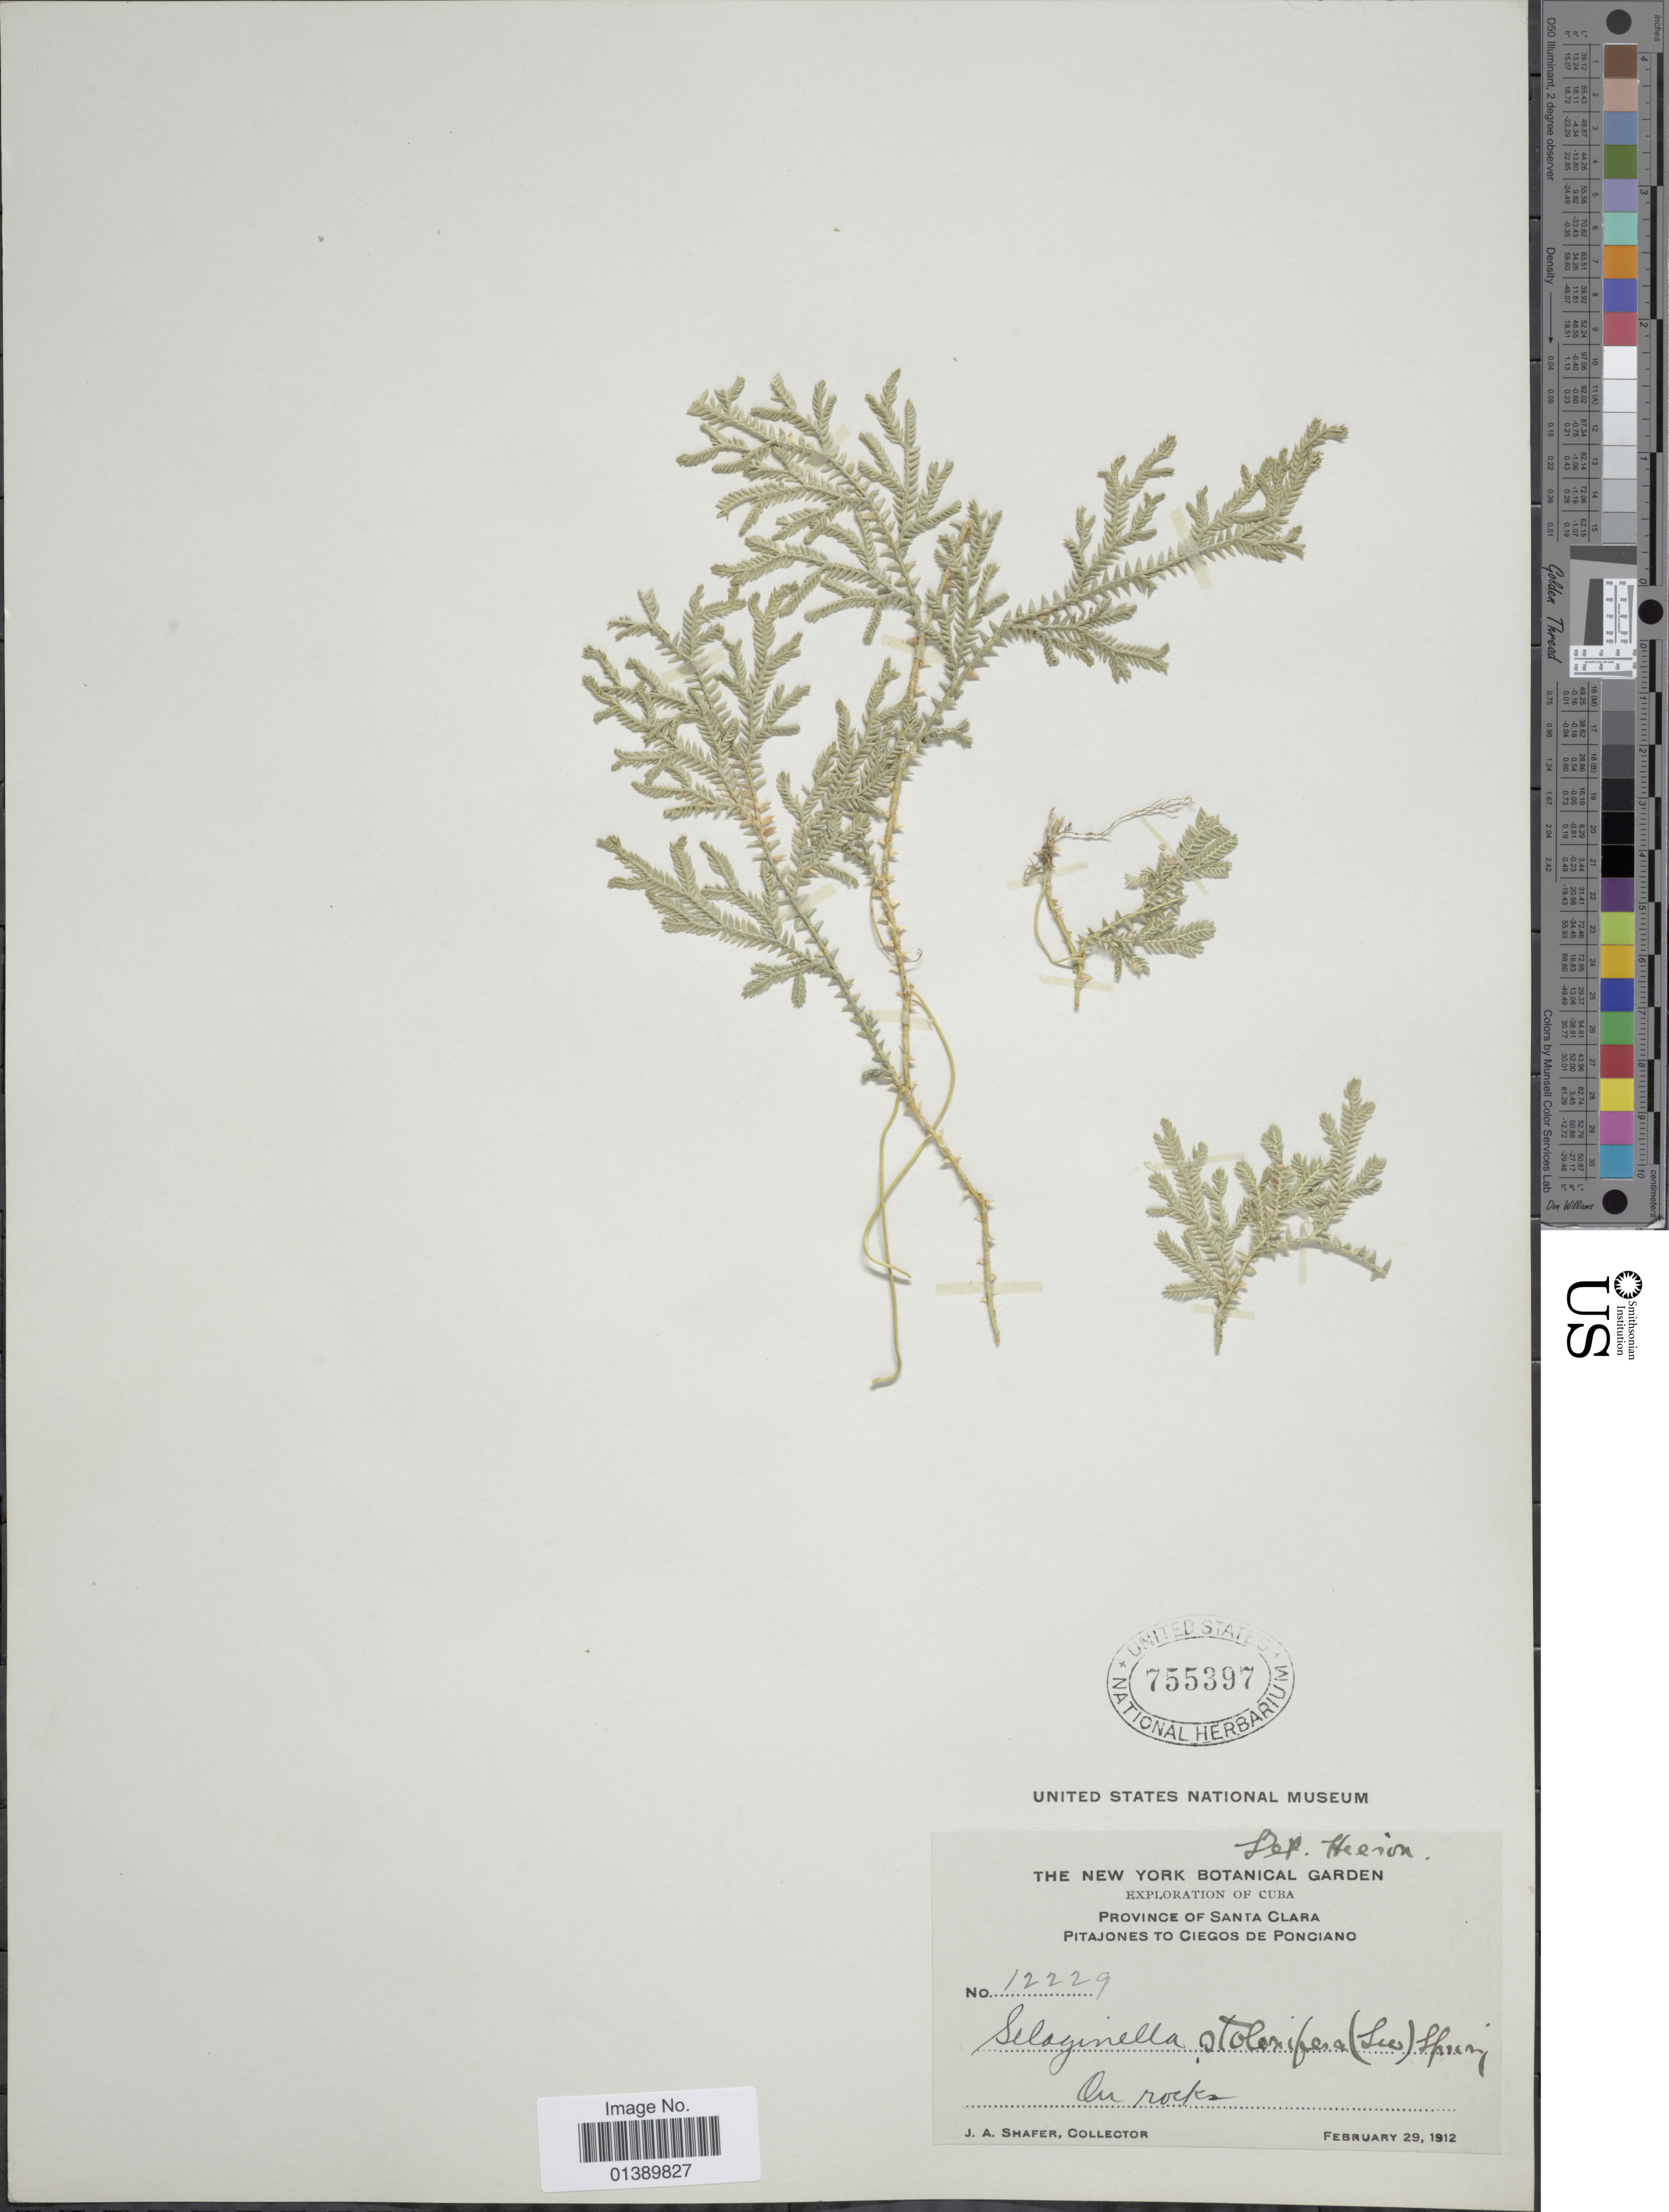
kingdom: Plantae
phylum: Tracheophyta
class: Lycopodiopsida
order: Selaginellales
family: Selaginellaceae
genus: Selaginella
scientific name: Selaginella plumosa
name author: (L.) C. Presl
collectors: J. A. Shafer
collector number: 12229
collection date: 1912-02-29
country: Cuba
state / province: Villa Clara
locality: Province of Santa Clara, Pitajones to Ciegos de Poncianos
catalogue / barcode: US 755397